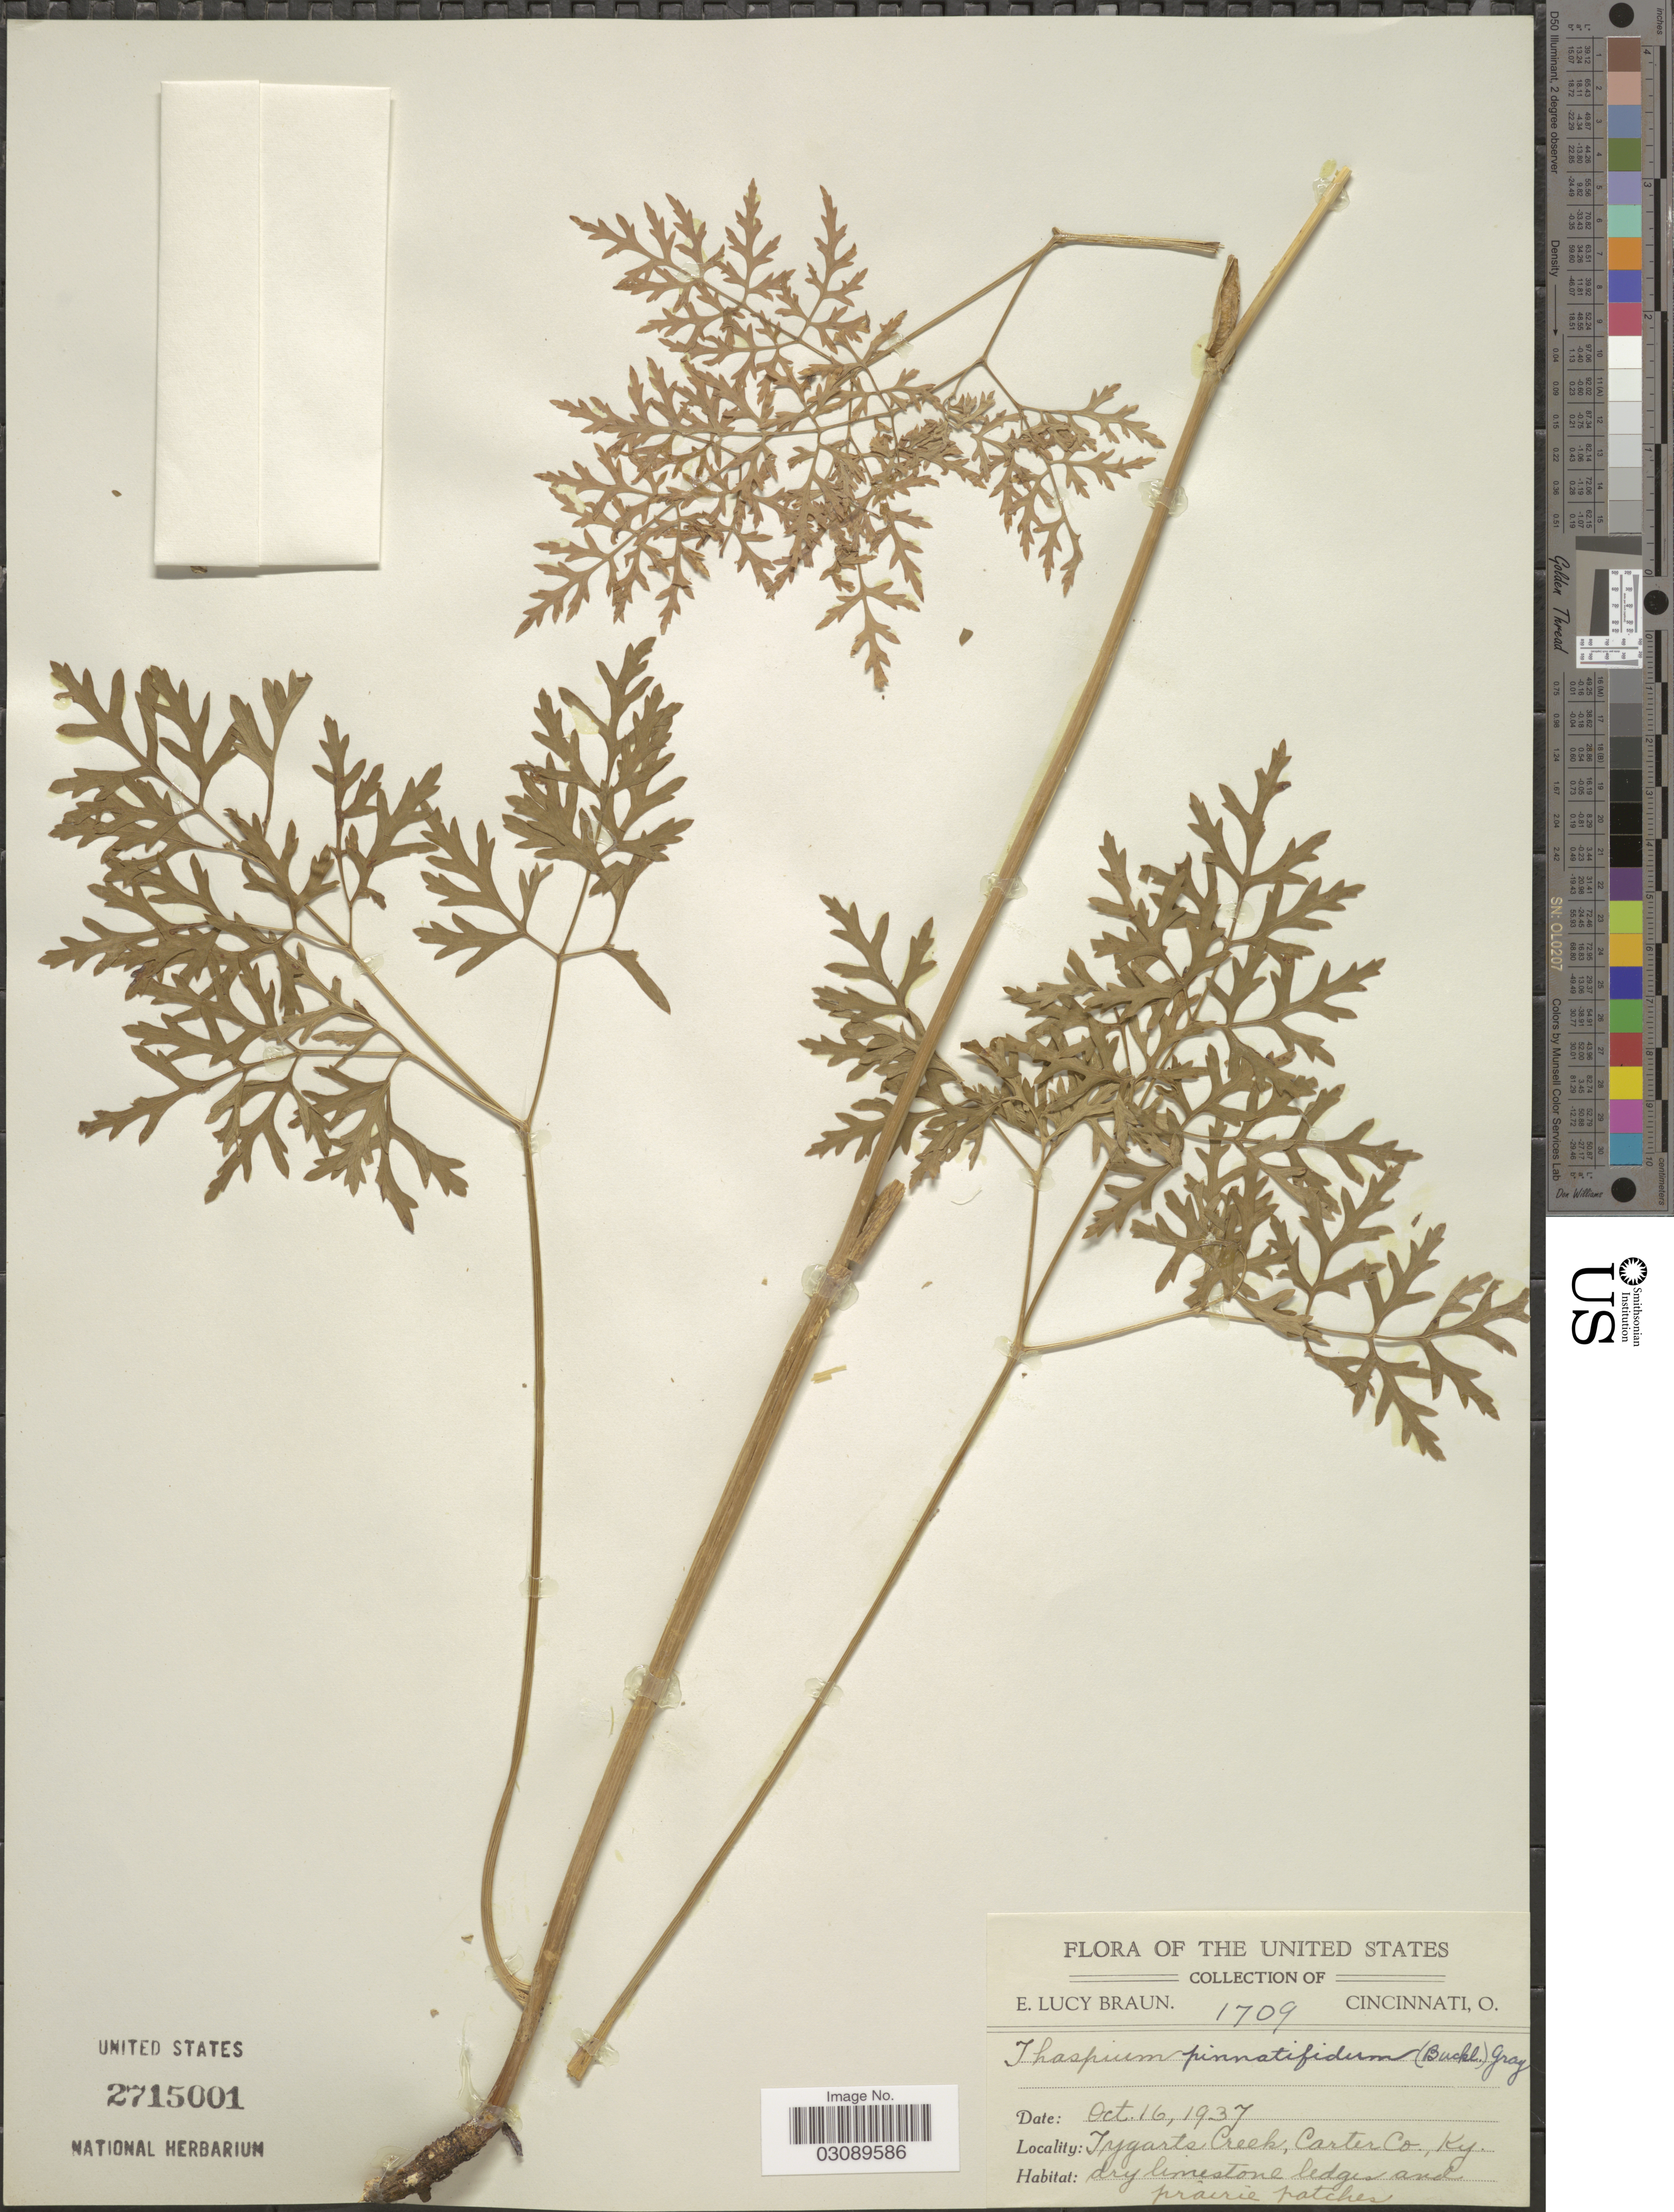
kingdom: Plantae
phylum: Tracheophyta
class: Magnoliopsida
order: Apiales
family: Apiaceae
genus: Thaspium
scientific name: Thaspium pinnatifidum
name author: (Buckley) A. Gray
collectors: E. L. Braun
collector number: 1709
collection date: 1937-10-16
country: United States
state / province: Kentucky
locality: Tygarts Creek, Carter Co.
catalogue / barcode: US 2715001